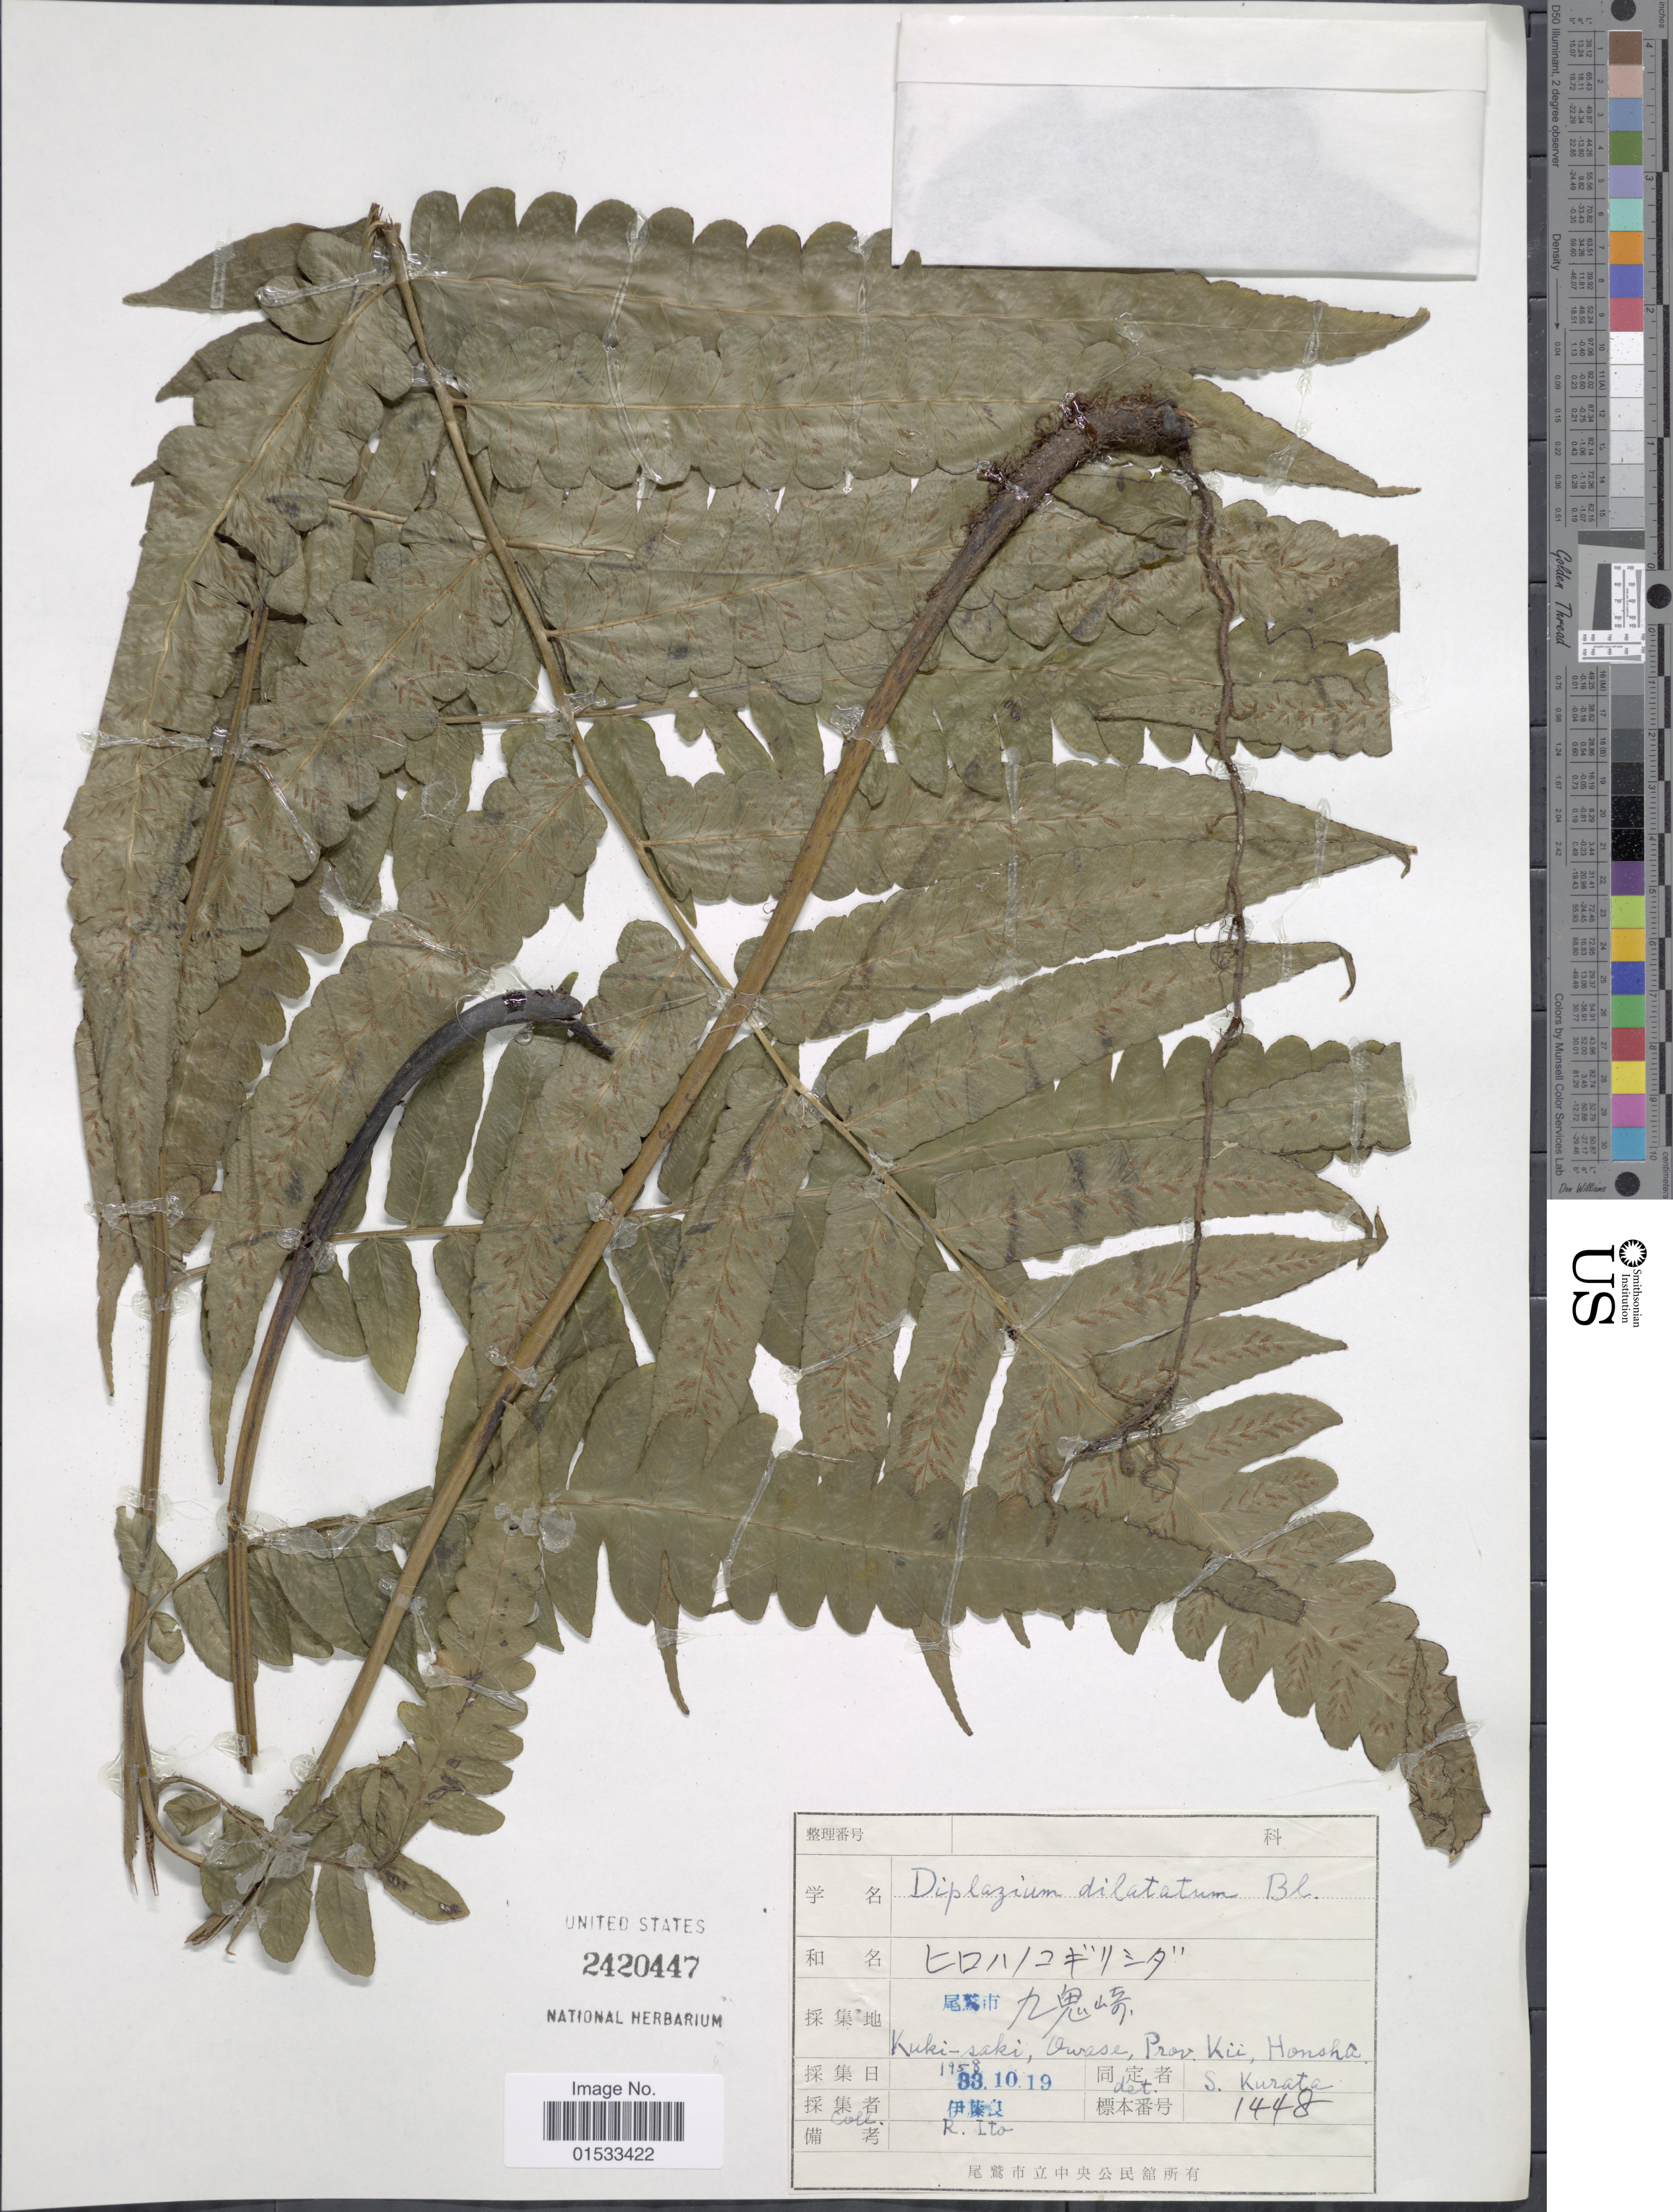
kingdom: Plantae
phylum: Tracheophyta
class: Polypodiopsida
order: Polypodiales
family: Athyriaceae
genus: Diplazium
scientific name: Diplazium dilatatum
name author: Blume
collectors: R. Ito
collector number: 1448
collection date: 1958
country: Japan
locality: Kuki-sakim, Owase, Kü, Honsha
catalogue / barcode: US 2420447